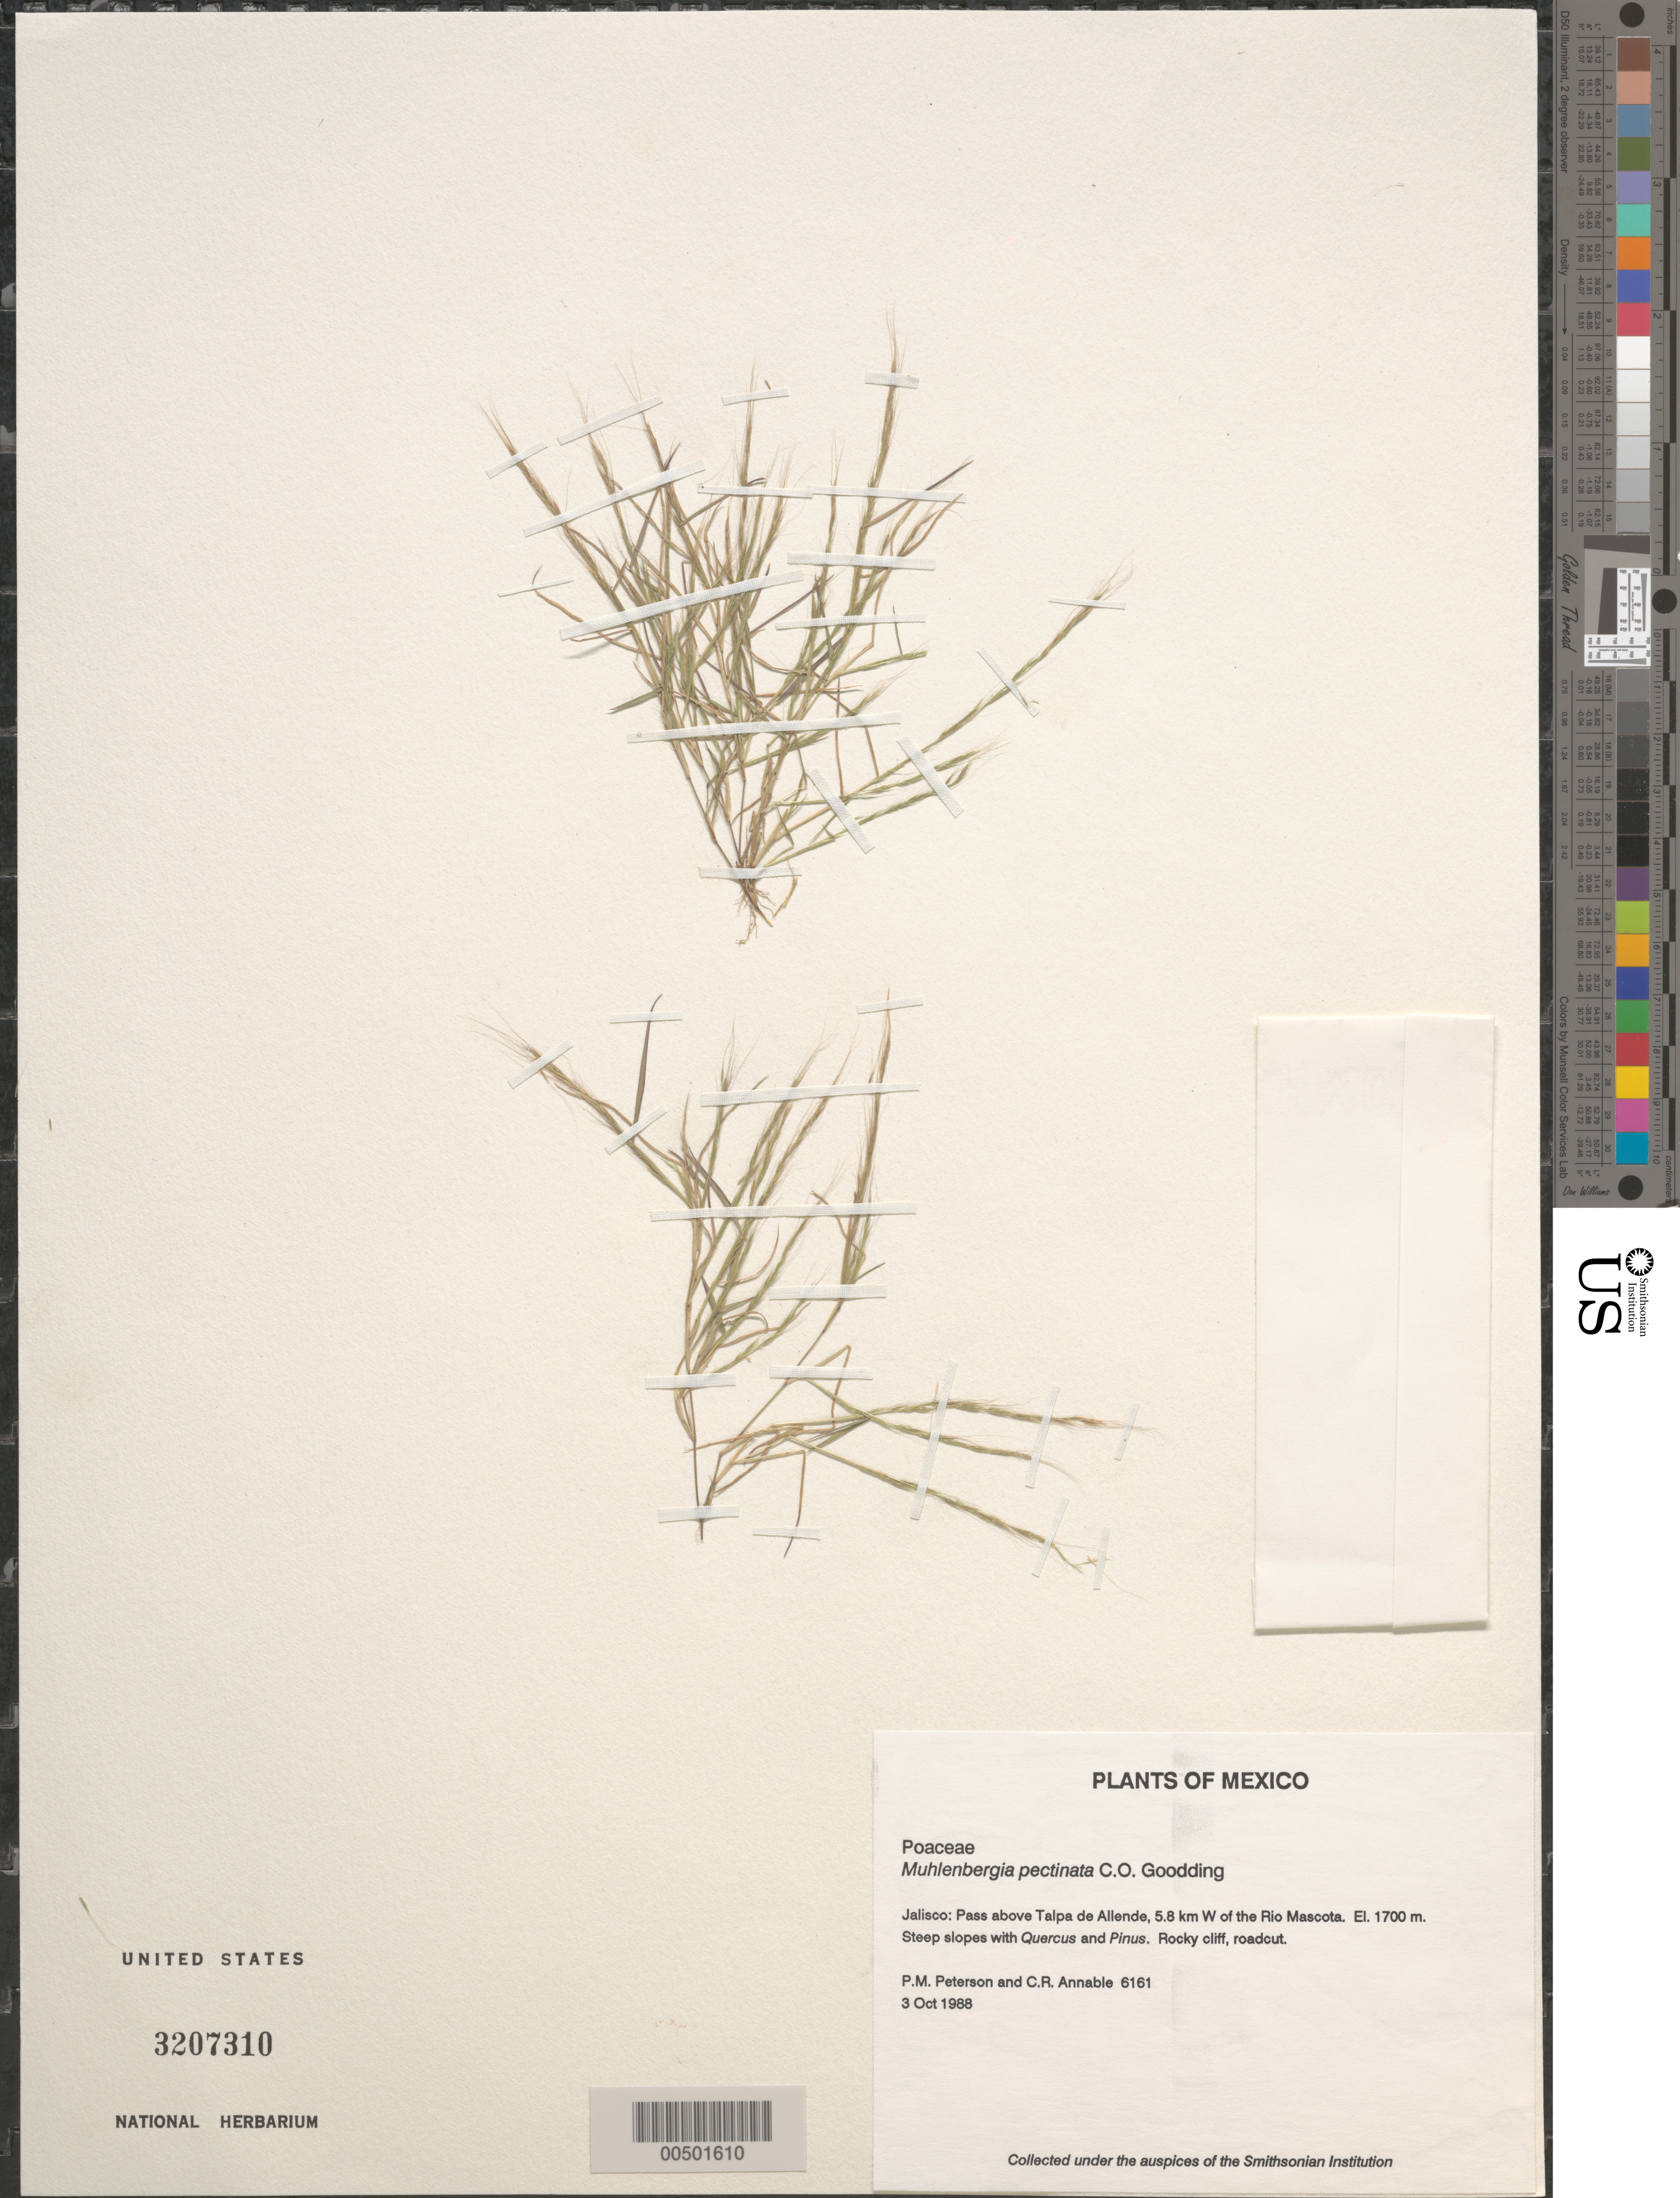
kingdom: Plantae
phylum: Tracheophyta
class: Liliopsida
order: Poales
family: Poaceae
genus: Muhlenbergia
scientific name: Muhlenbergia pectinata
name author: C.O. Goodd.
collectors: P. M. Peterson & C. R. Annable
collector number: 06161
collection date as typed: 03 Oct 1988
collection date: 1988-10-03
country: Mexico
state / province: Jalisco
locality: Pass above Talpa de Allende, 5.8 km W of the Rio Mascota.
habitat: Steep slopes with Quercus and Pinus. Rocky cliff, roadcut.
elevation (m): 1700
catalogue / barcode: US 3207310